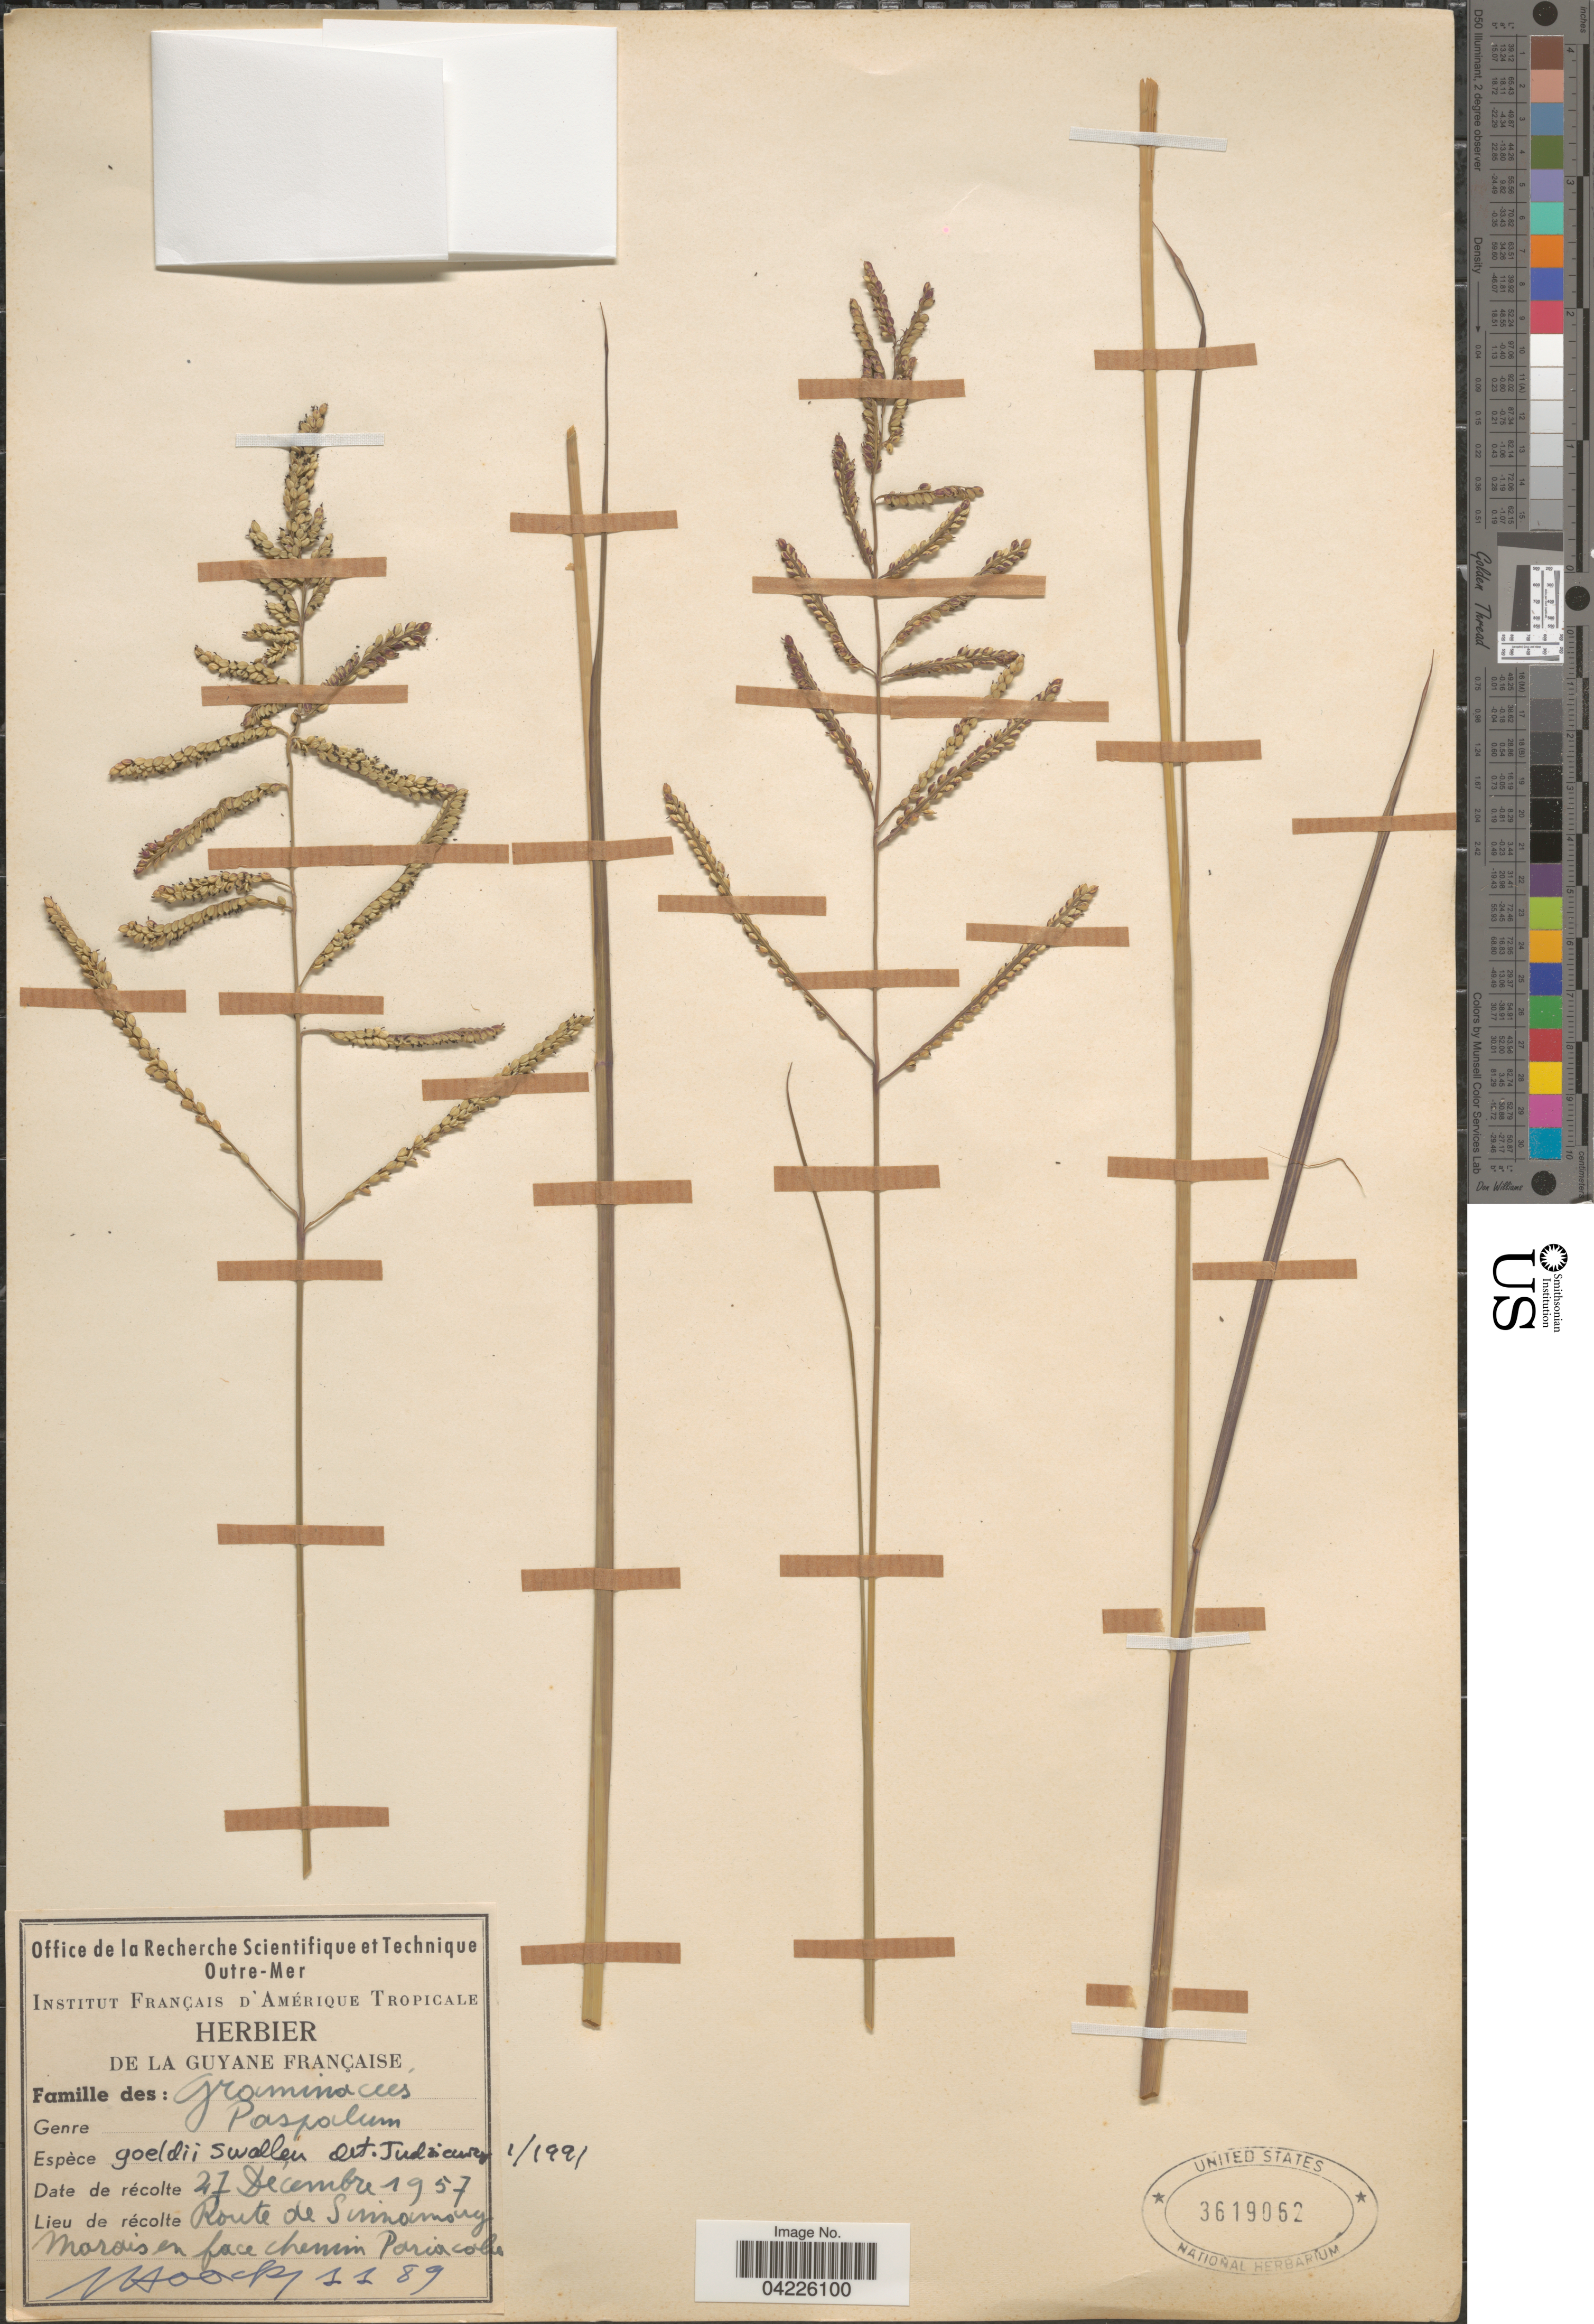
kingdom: Plantae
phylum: Tracheophyta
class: Liliopsida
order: Poales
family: Poaceae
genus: Paspalum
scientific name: Paspalum trichophyllum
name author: Henr.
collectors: J. Hoock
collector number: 1189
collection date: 1957-12-27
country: French Guiana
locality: Guyane Française. Route de Sinnamary. Marais en face chemin Pariacola.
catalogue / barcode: US 3619062